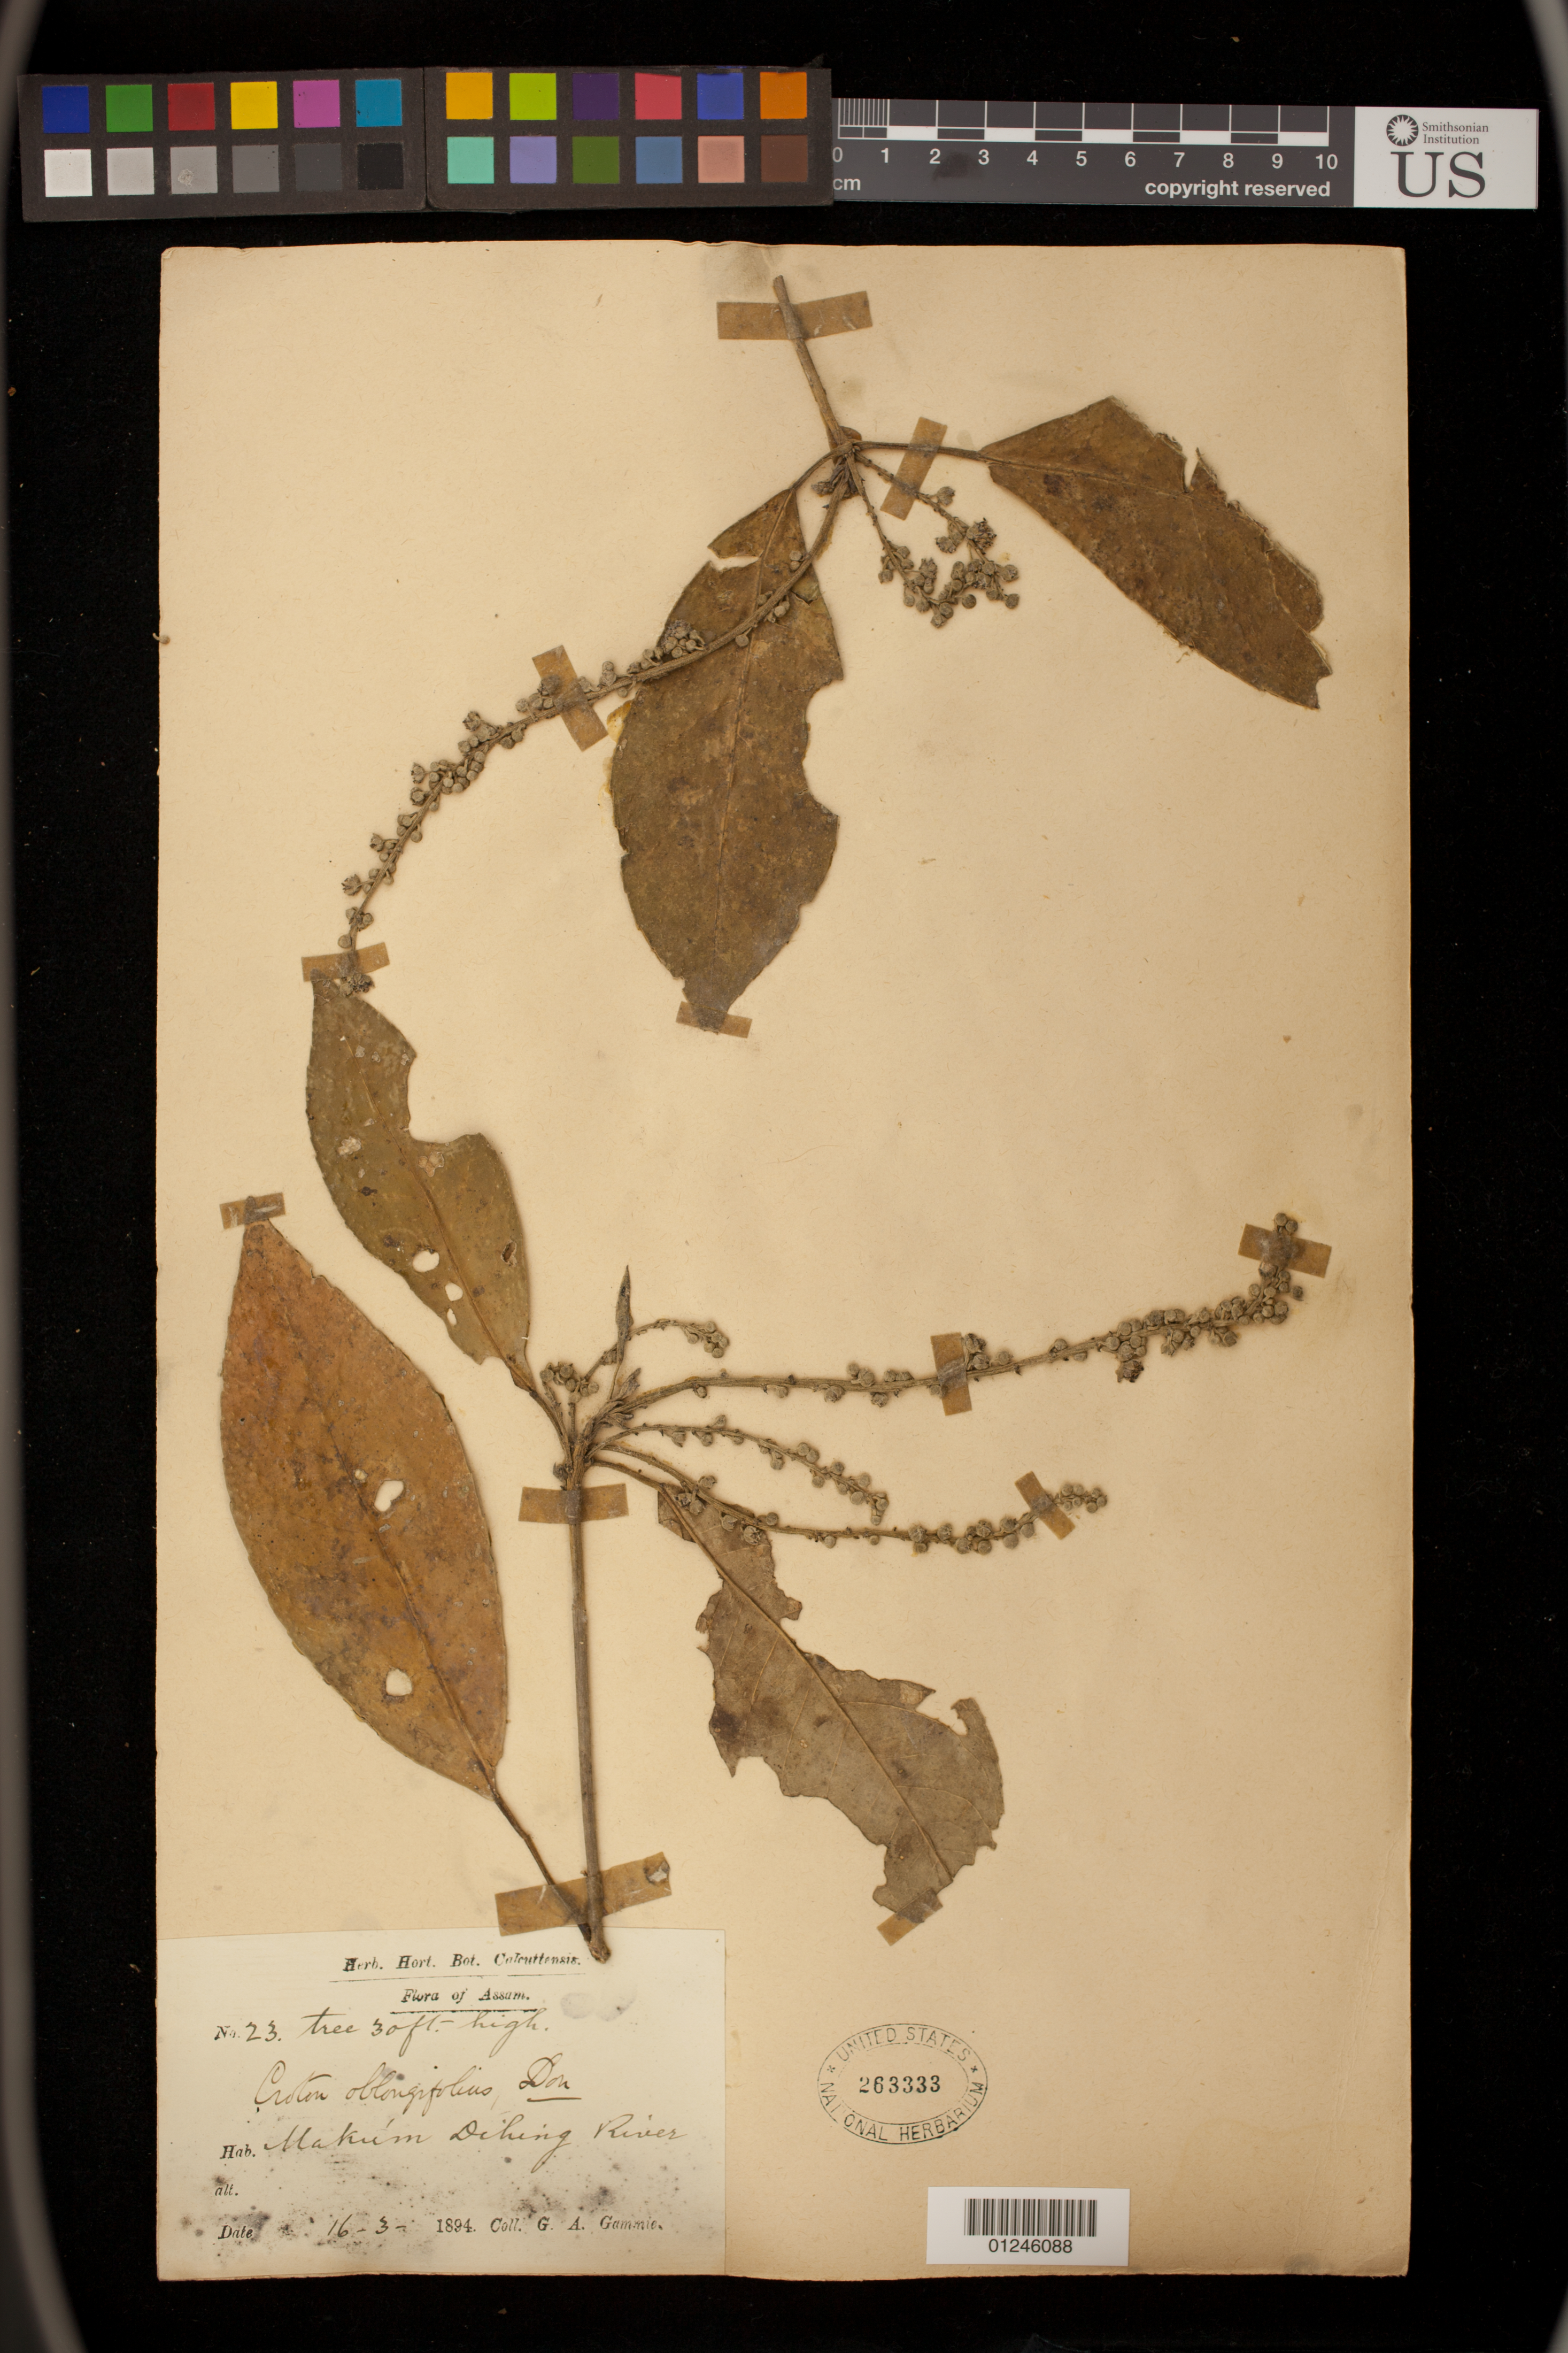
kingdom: Plantae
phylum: Tracheophyta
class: Magnoliopsida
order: Malpighiales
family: Euphorbiaceae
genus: Croton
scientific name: Croton oblongifolius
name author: Roxb.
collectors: G. Gammie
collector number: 23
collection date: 1894-03-16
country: India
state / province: Assam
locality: Makum Dihing River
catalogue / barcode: US 263333